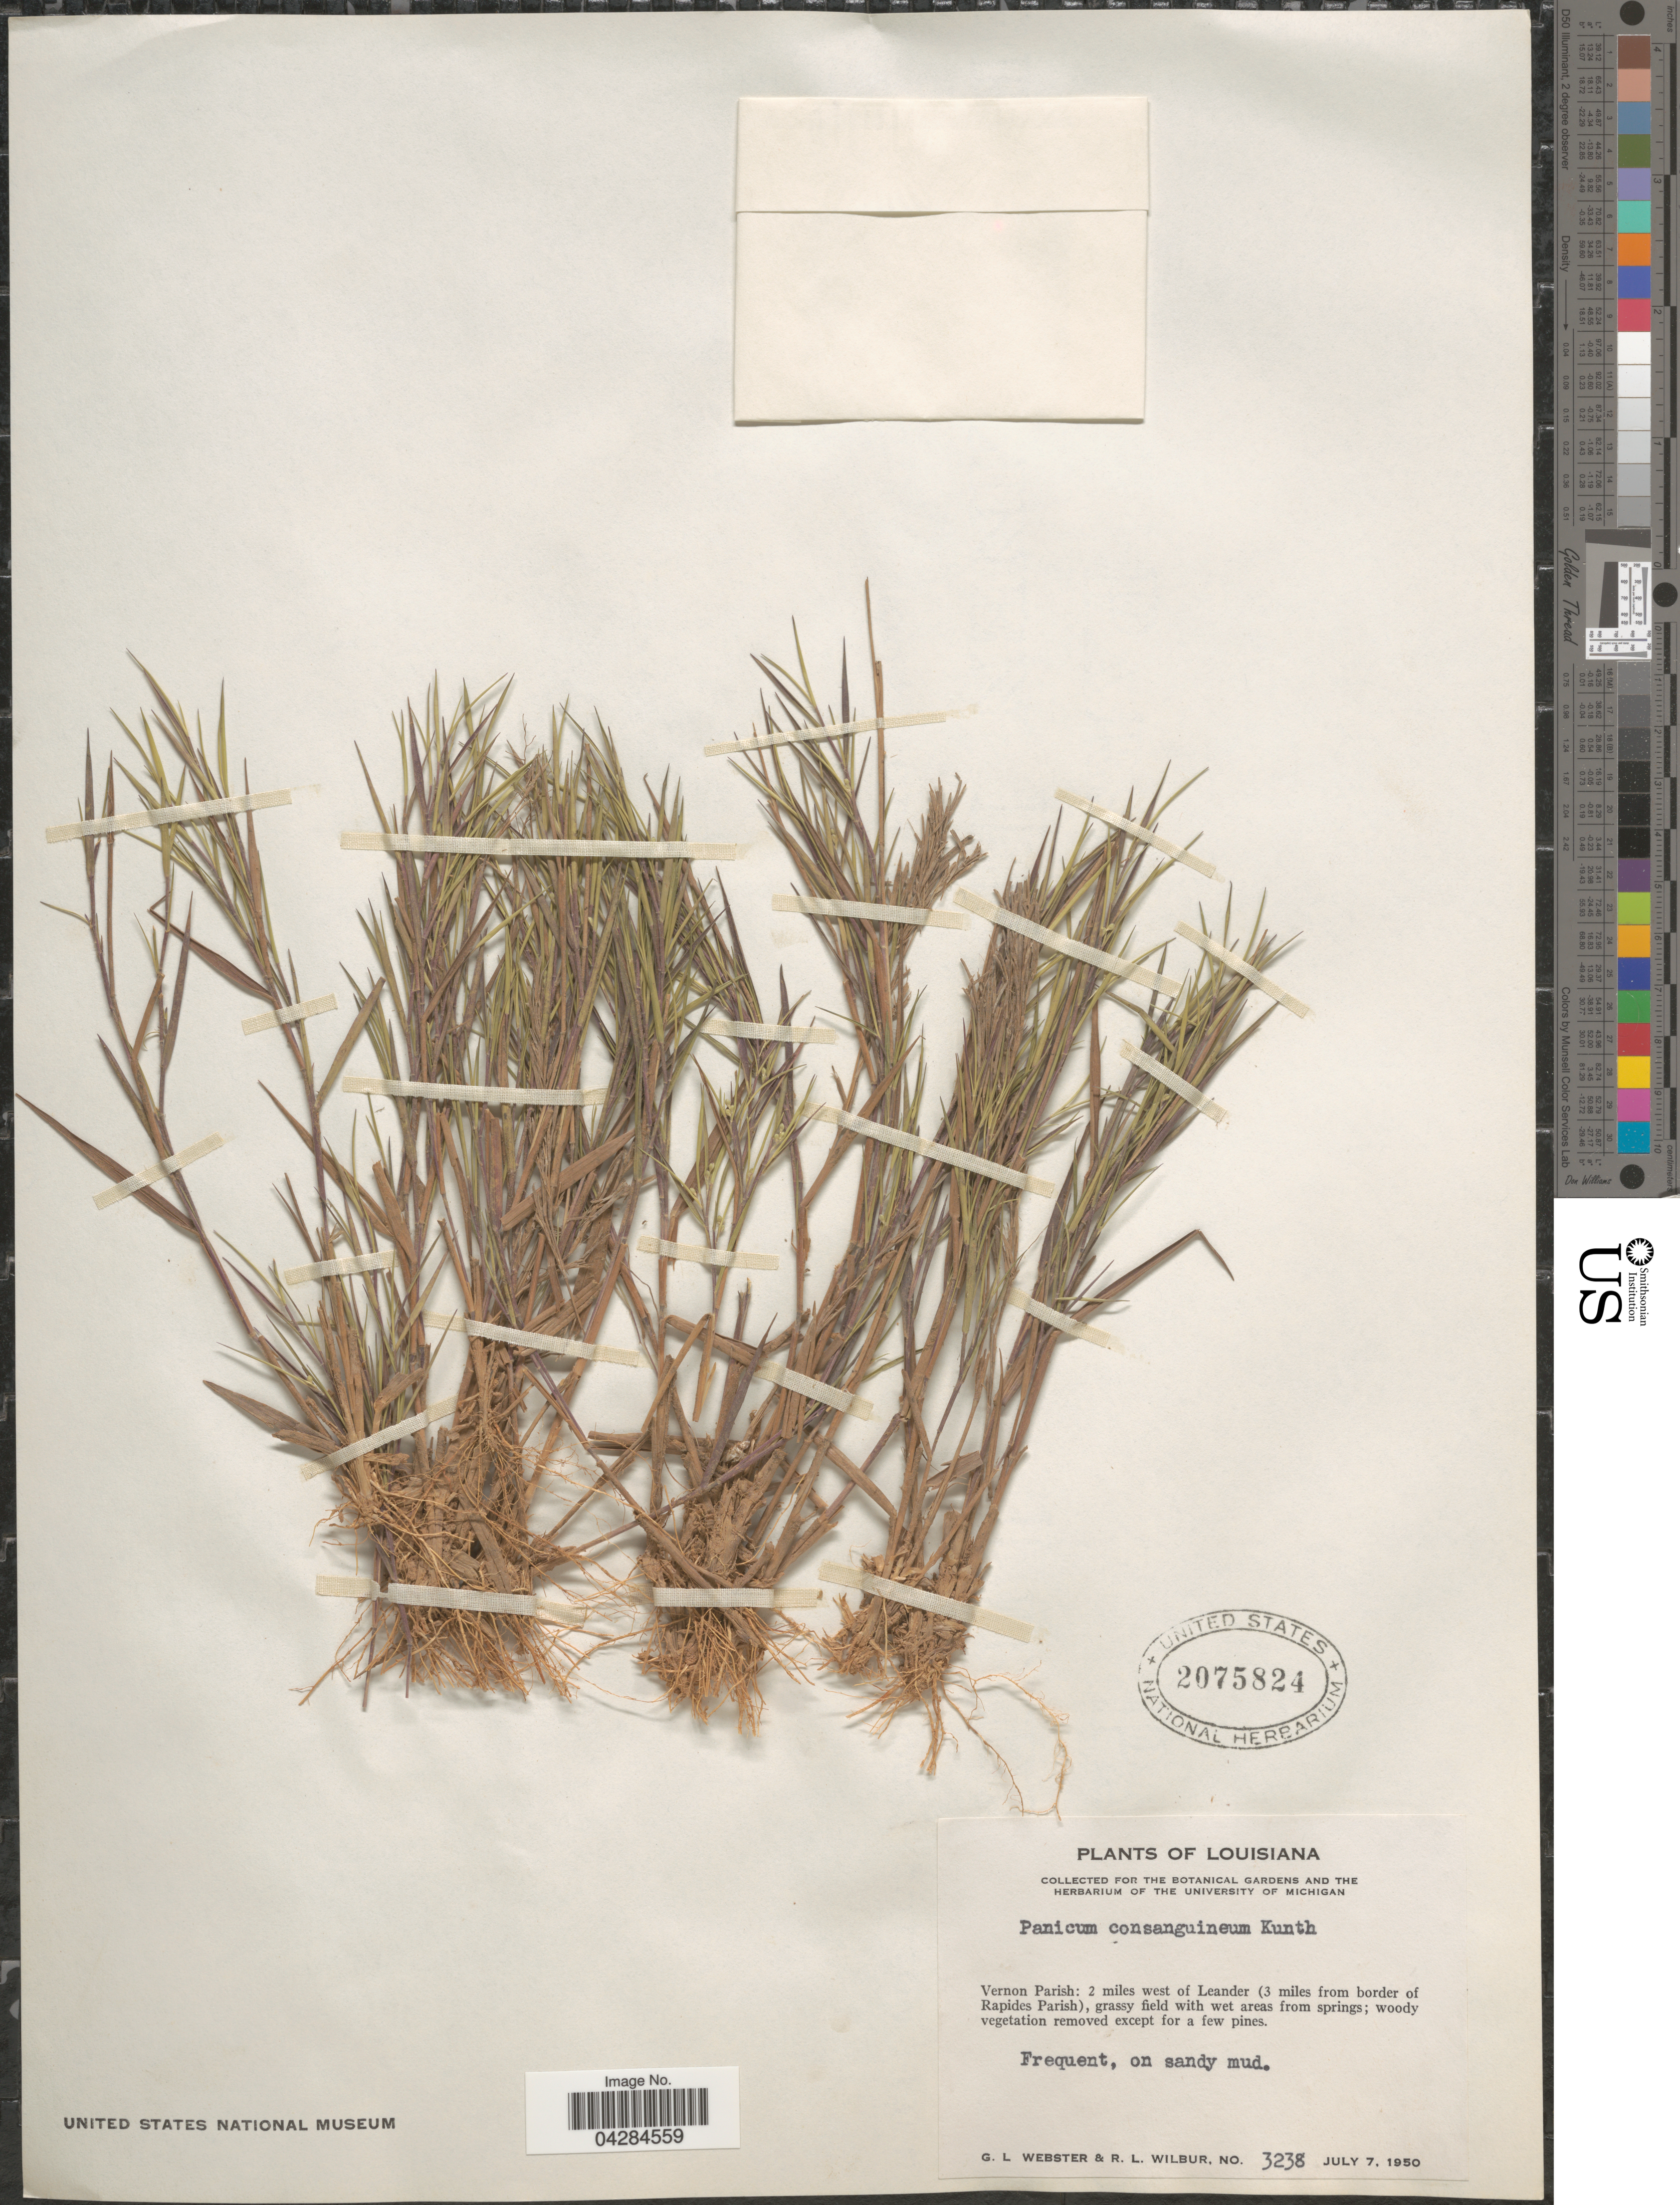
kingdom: Plantae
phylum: Tracheophyta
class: Liliopsida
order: Poales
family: Poaceae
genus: Dichanthelium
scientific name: Dichanthelium ovale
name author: (Elliott) Gould & C.A. Clark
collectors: G. L. Webster & R. L. Wilbur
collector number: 3238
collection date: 1950-07-07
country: United States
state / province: Louisiana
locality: Vernon Parish: 2 miles west of Leander (3 miles from border of Rapides Parish).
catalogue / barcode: US 2075824